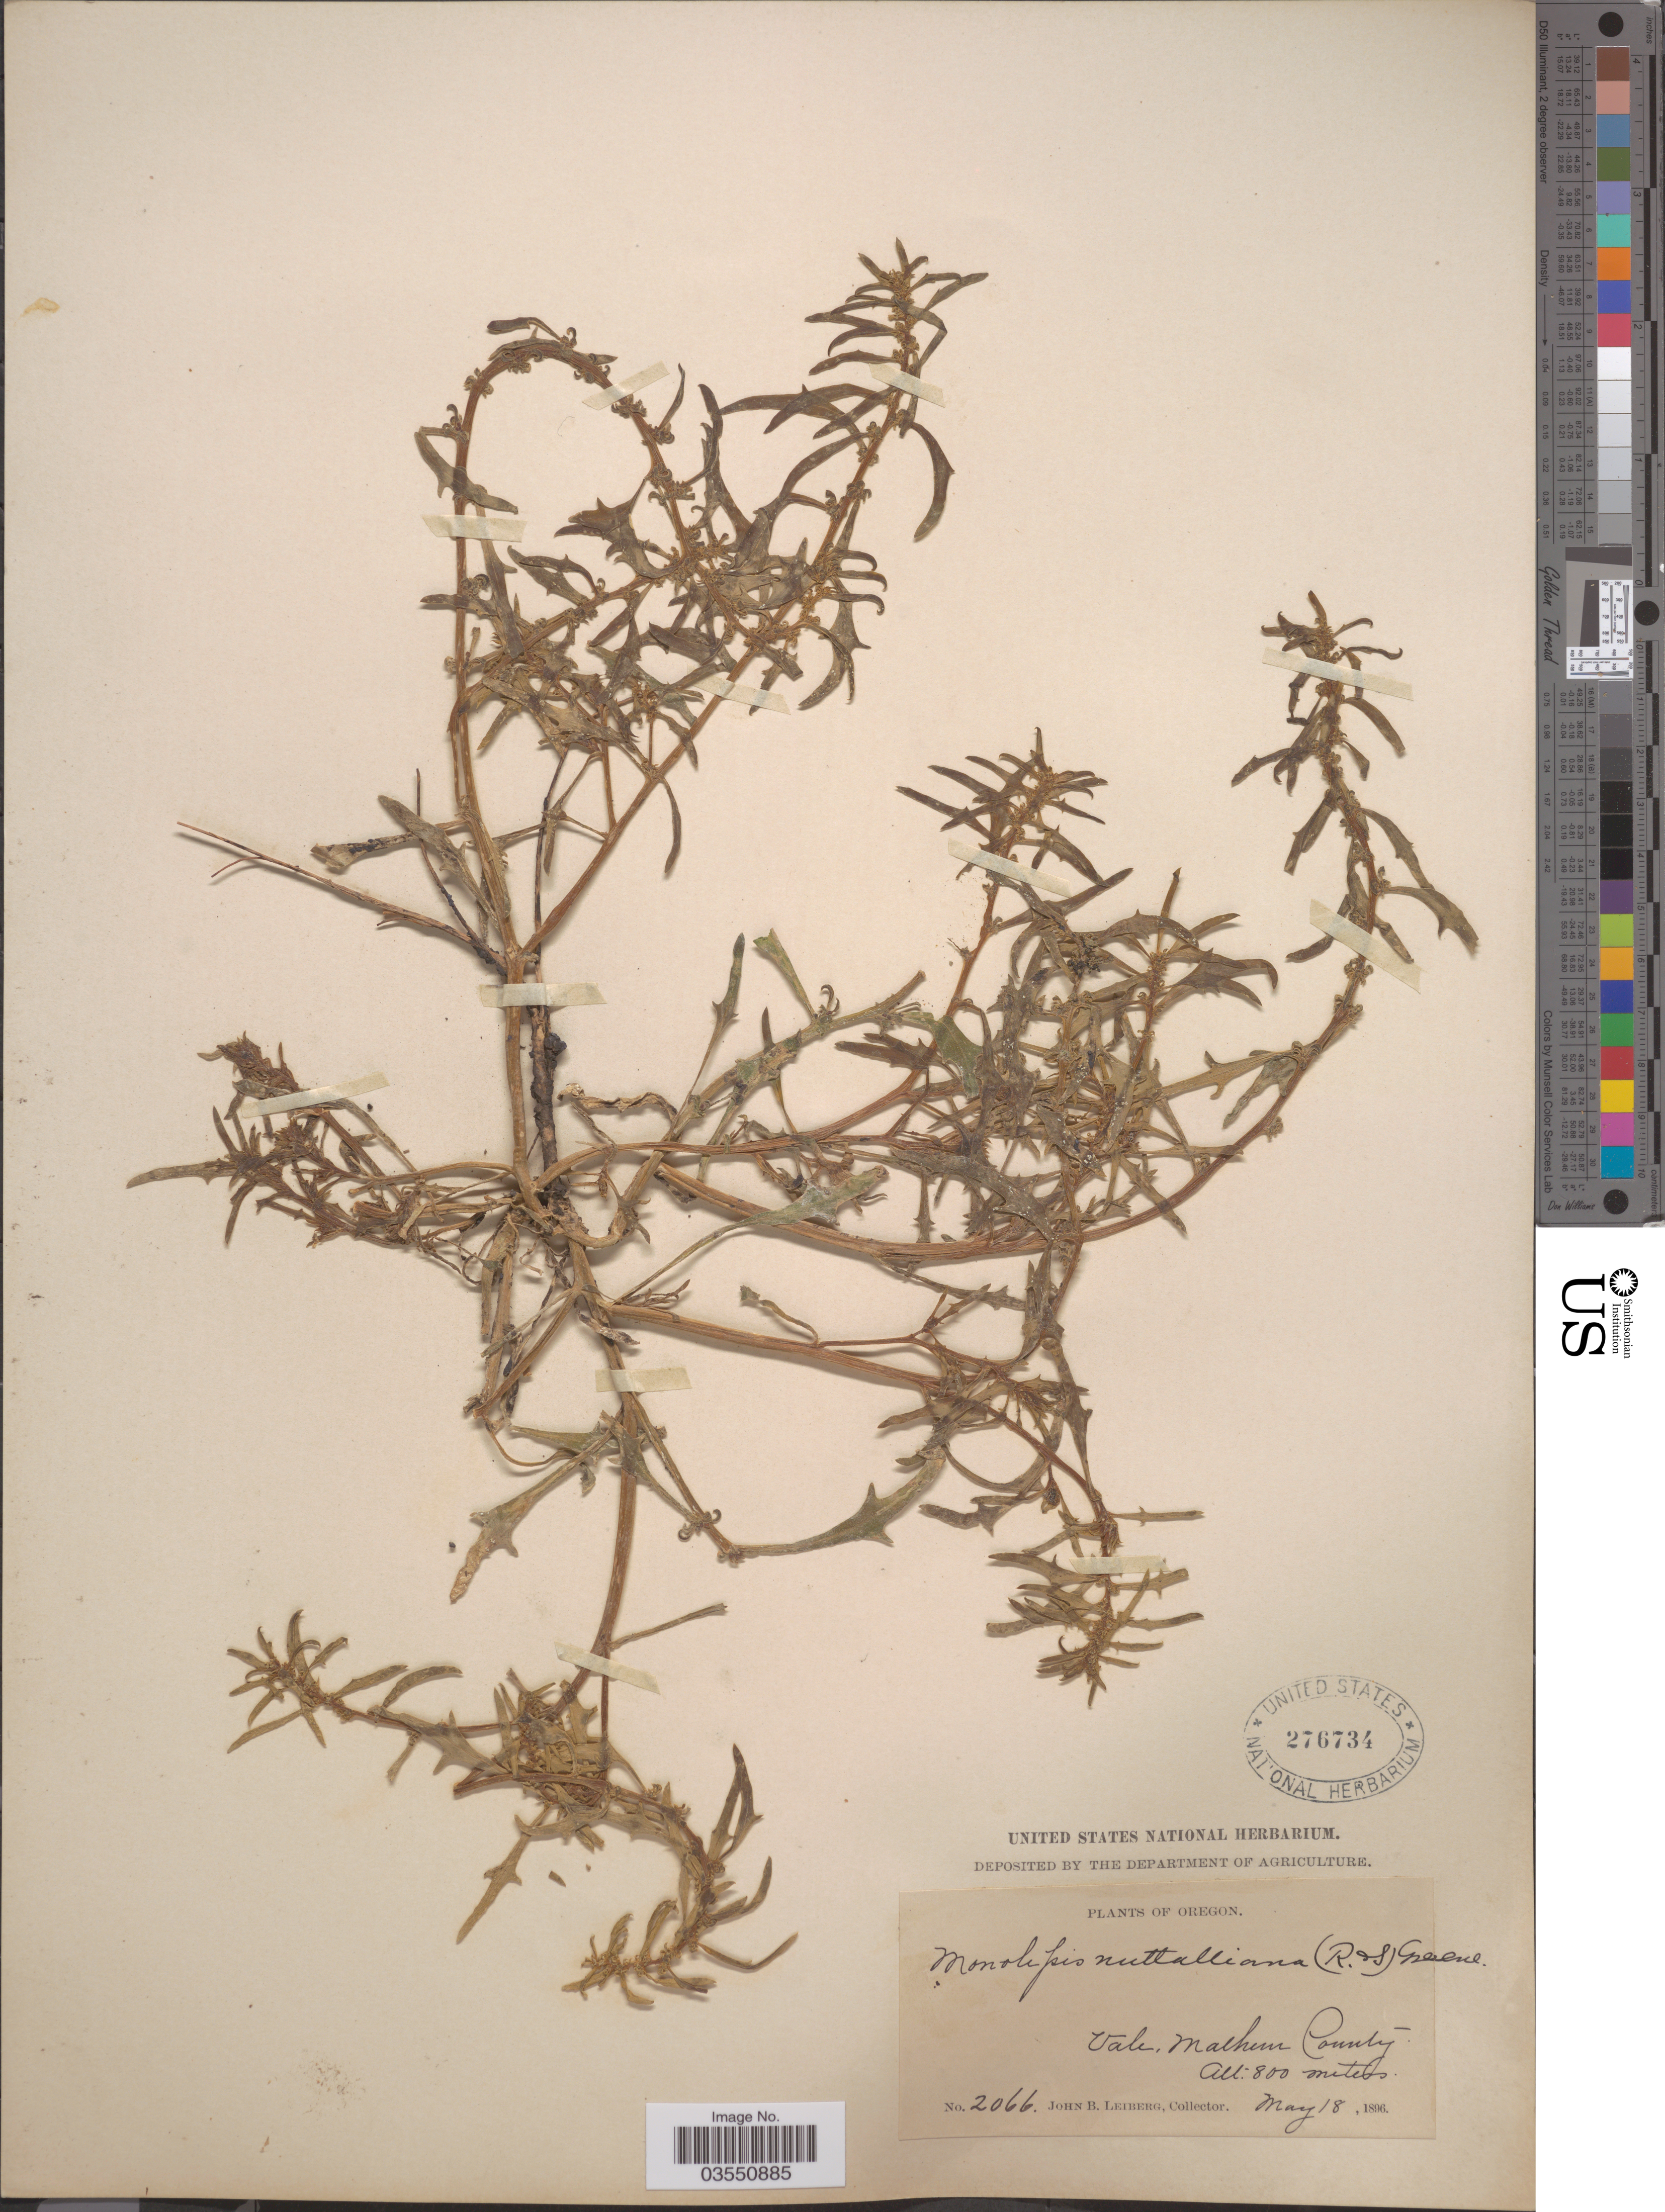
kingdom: Plantae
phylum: Tracheophyta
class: Magnoliopsida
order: Caryophyllales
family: Amaranthaceae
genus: Blitum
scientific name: Blitum nuttallianum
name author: Schult.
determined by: U.S. National Herbarium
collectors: J. B. Leiberg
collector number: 2066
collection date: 1896-05-18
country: United States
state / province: Oregon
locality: Vale, Malheur County.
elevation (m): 800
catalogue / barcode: US 276734